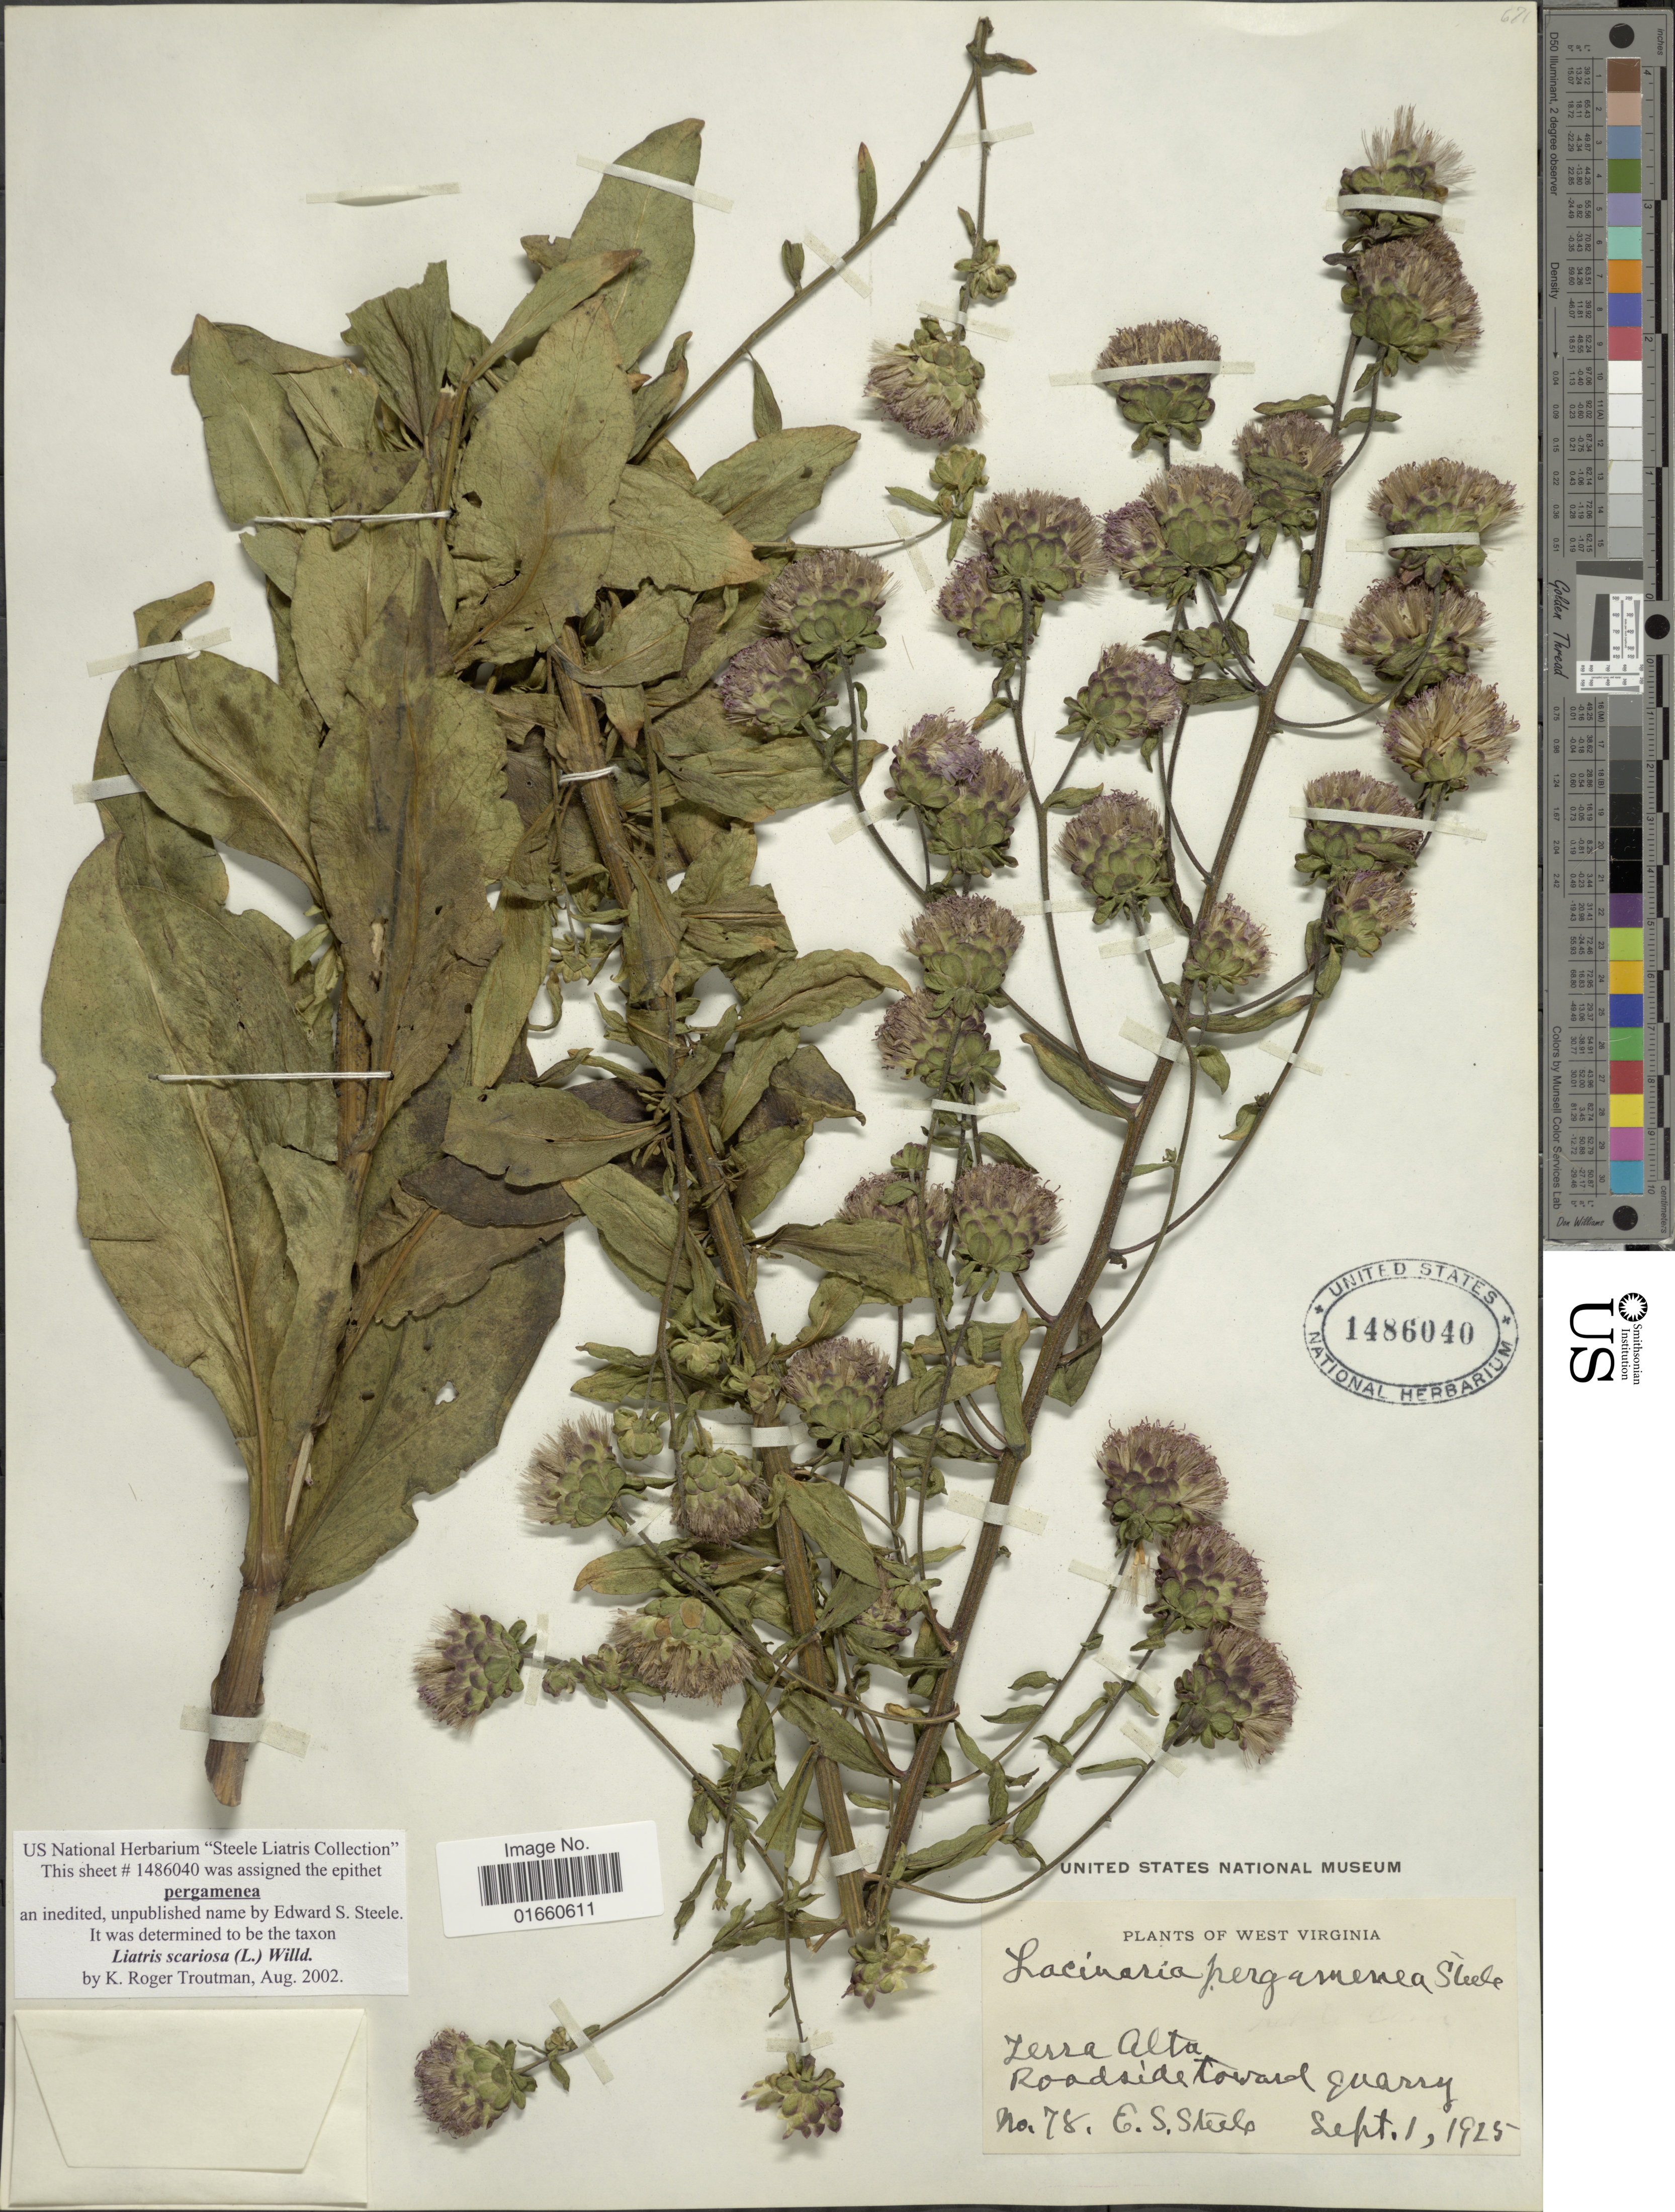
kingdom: Plantae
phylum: Tracheophyta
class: Magnoliopsida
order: Asterales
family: Asteraceae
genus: Liatris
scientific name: Liatris scariosa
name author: (L.) Willd.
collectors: E. Steele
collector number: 78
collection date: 1925-09-01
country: United States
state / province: West Virginia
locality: Terra Alta, Roadside toward quarry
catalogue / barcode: US 1486040